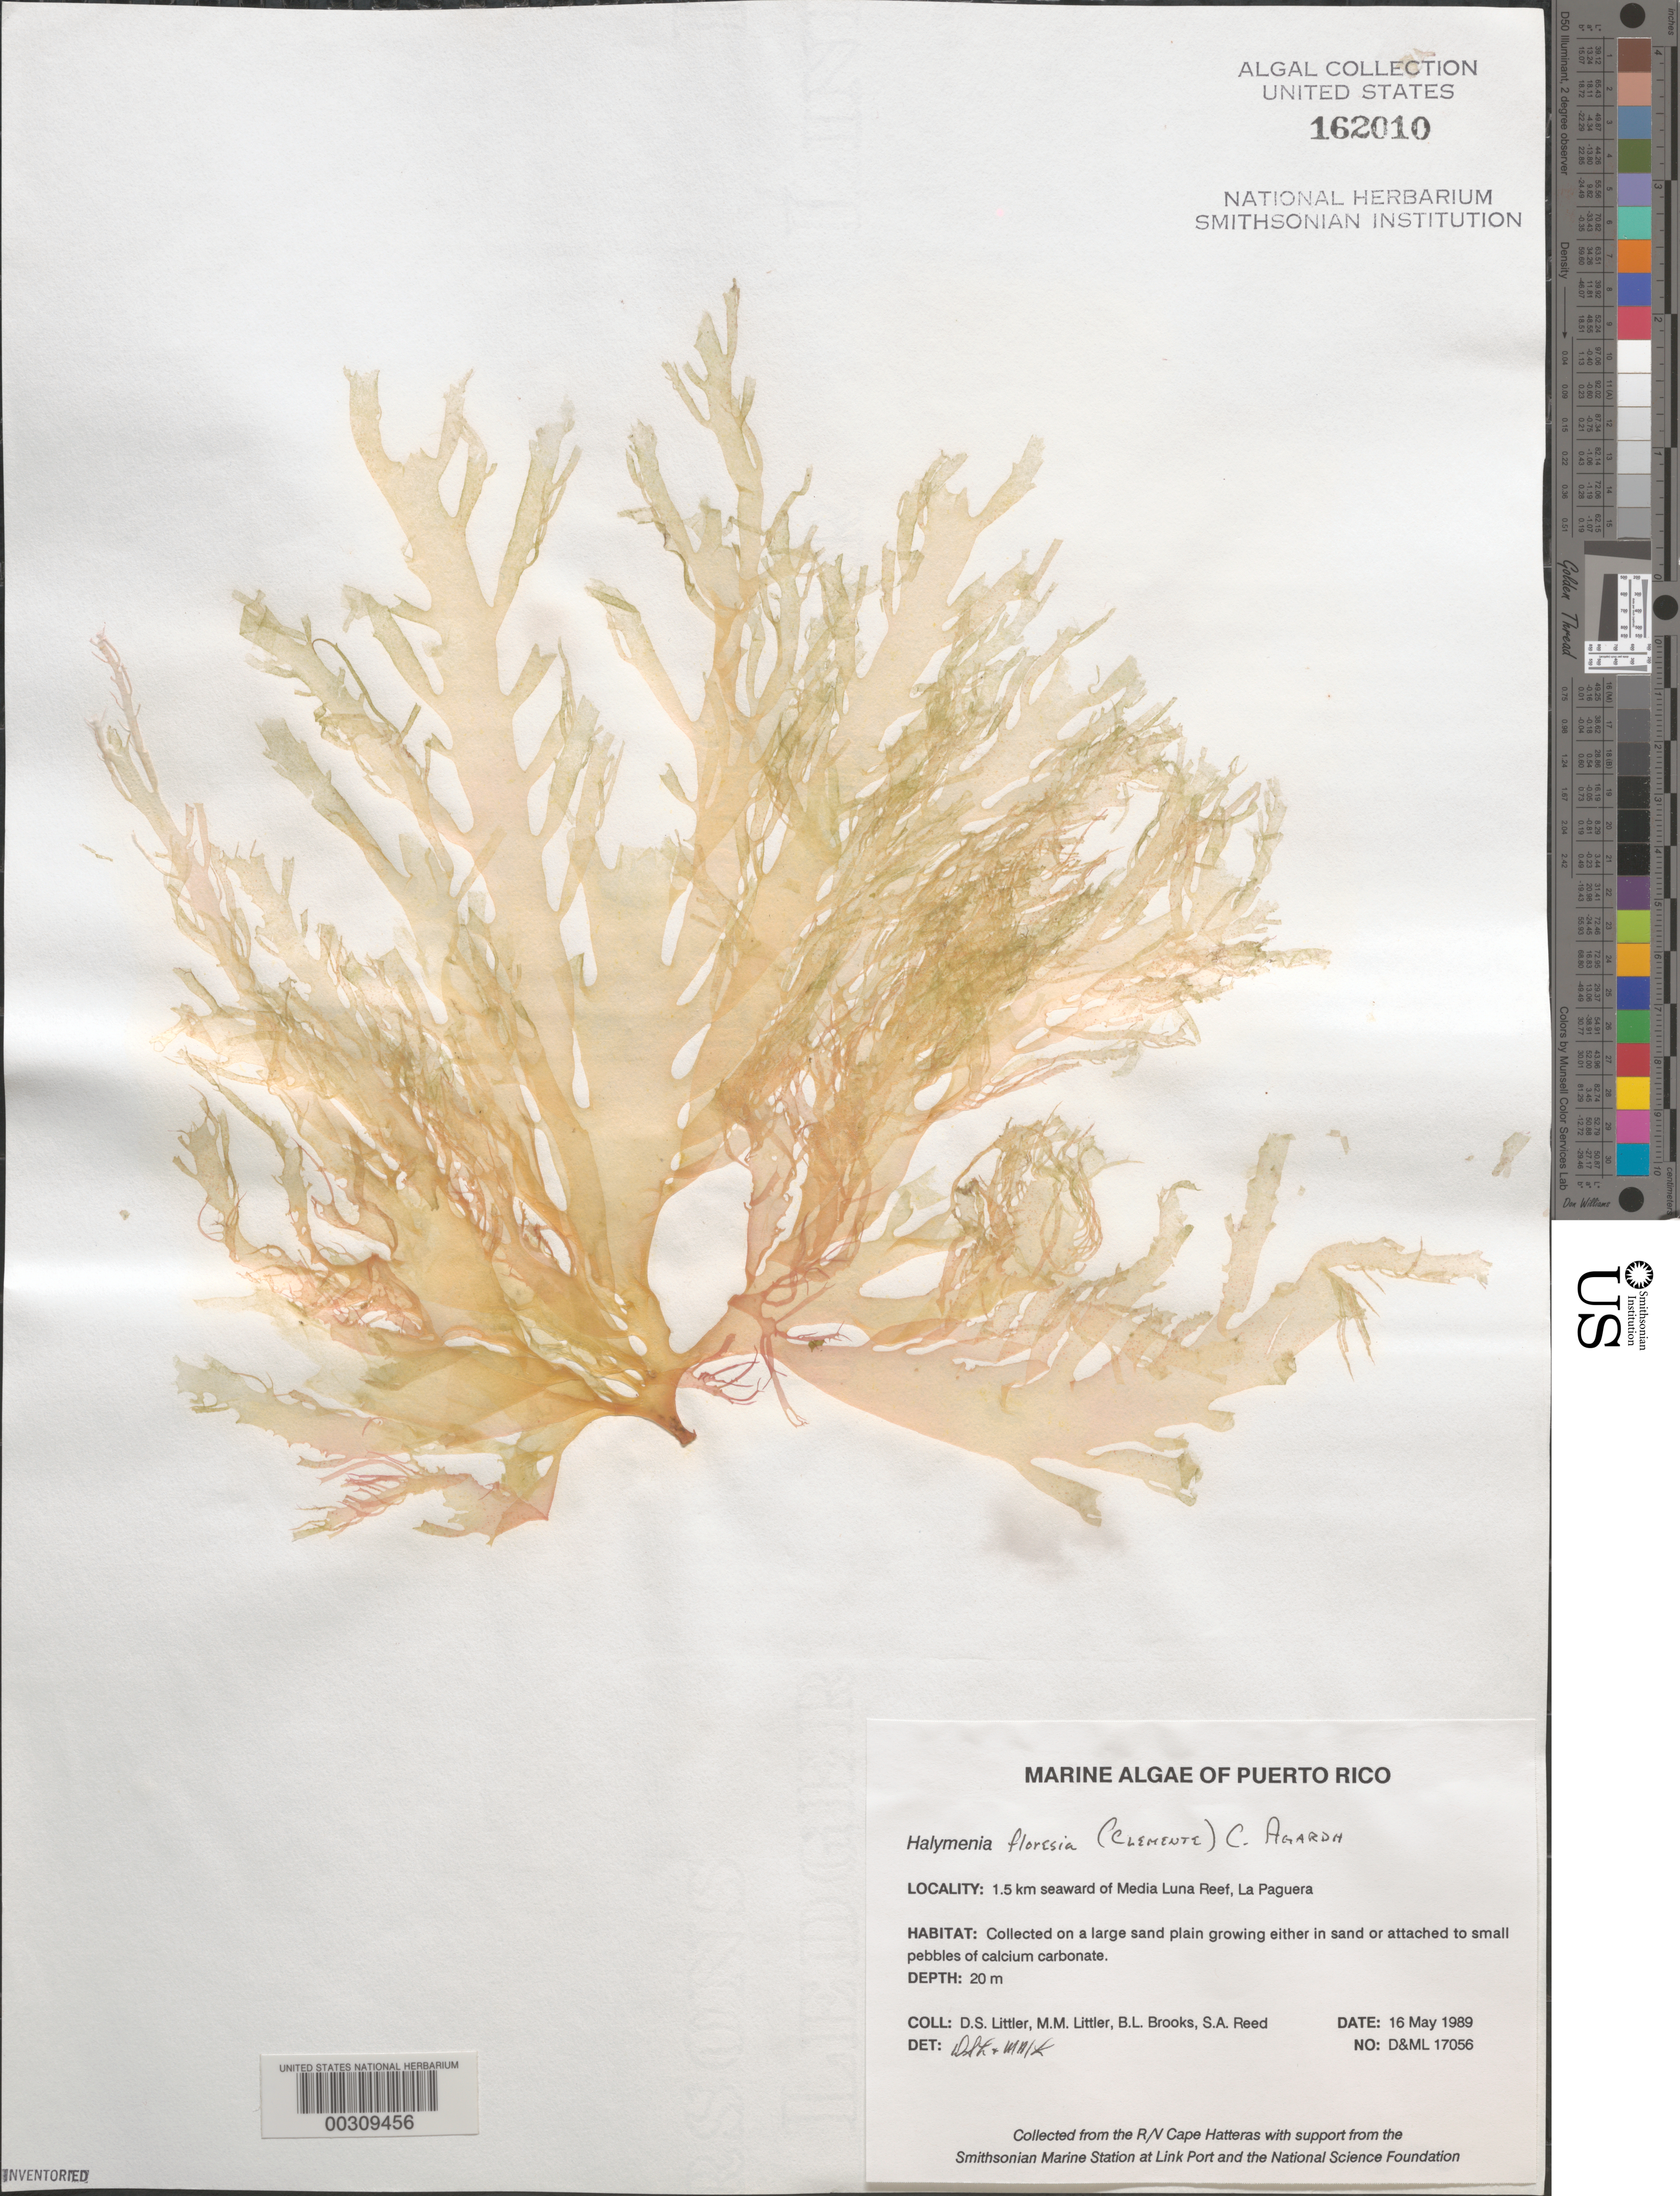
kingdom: Plantae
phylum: Rhodophyta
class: Florideophyceae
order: Halymeniales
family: Halymeniaceae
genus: Halymenia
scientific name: Halymenia floresii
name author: (Clemente) C. Agardh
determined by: Littler, D. S.; Littler, M. M.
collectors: D. S. Littler, M. M. Littler, B. Brooks & S. Reed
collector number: D&ML 17056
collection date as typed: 16 May 1989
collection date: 1989-05-16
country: Puerto Rico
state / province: Lajas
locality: La Parguera, 1.5 km seaward of Media Luna Reef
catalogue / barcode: US 162010